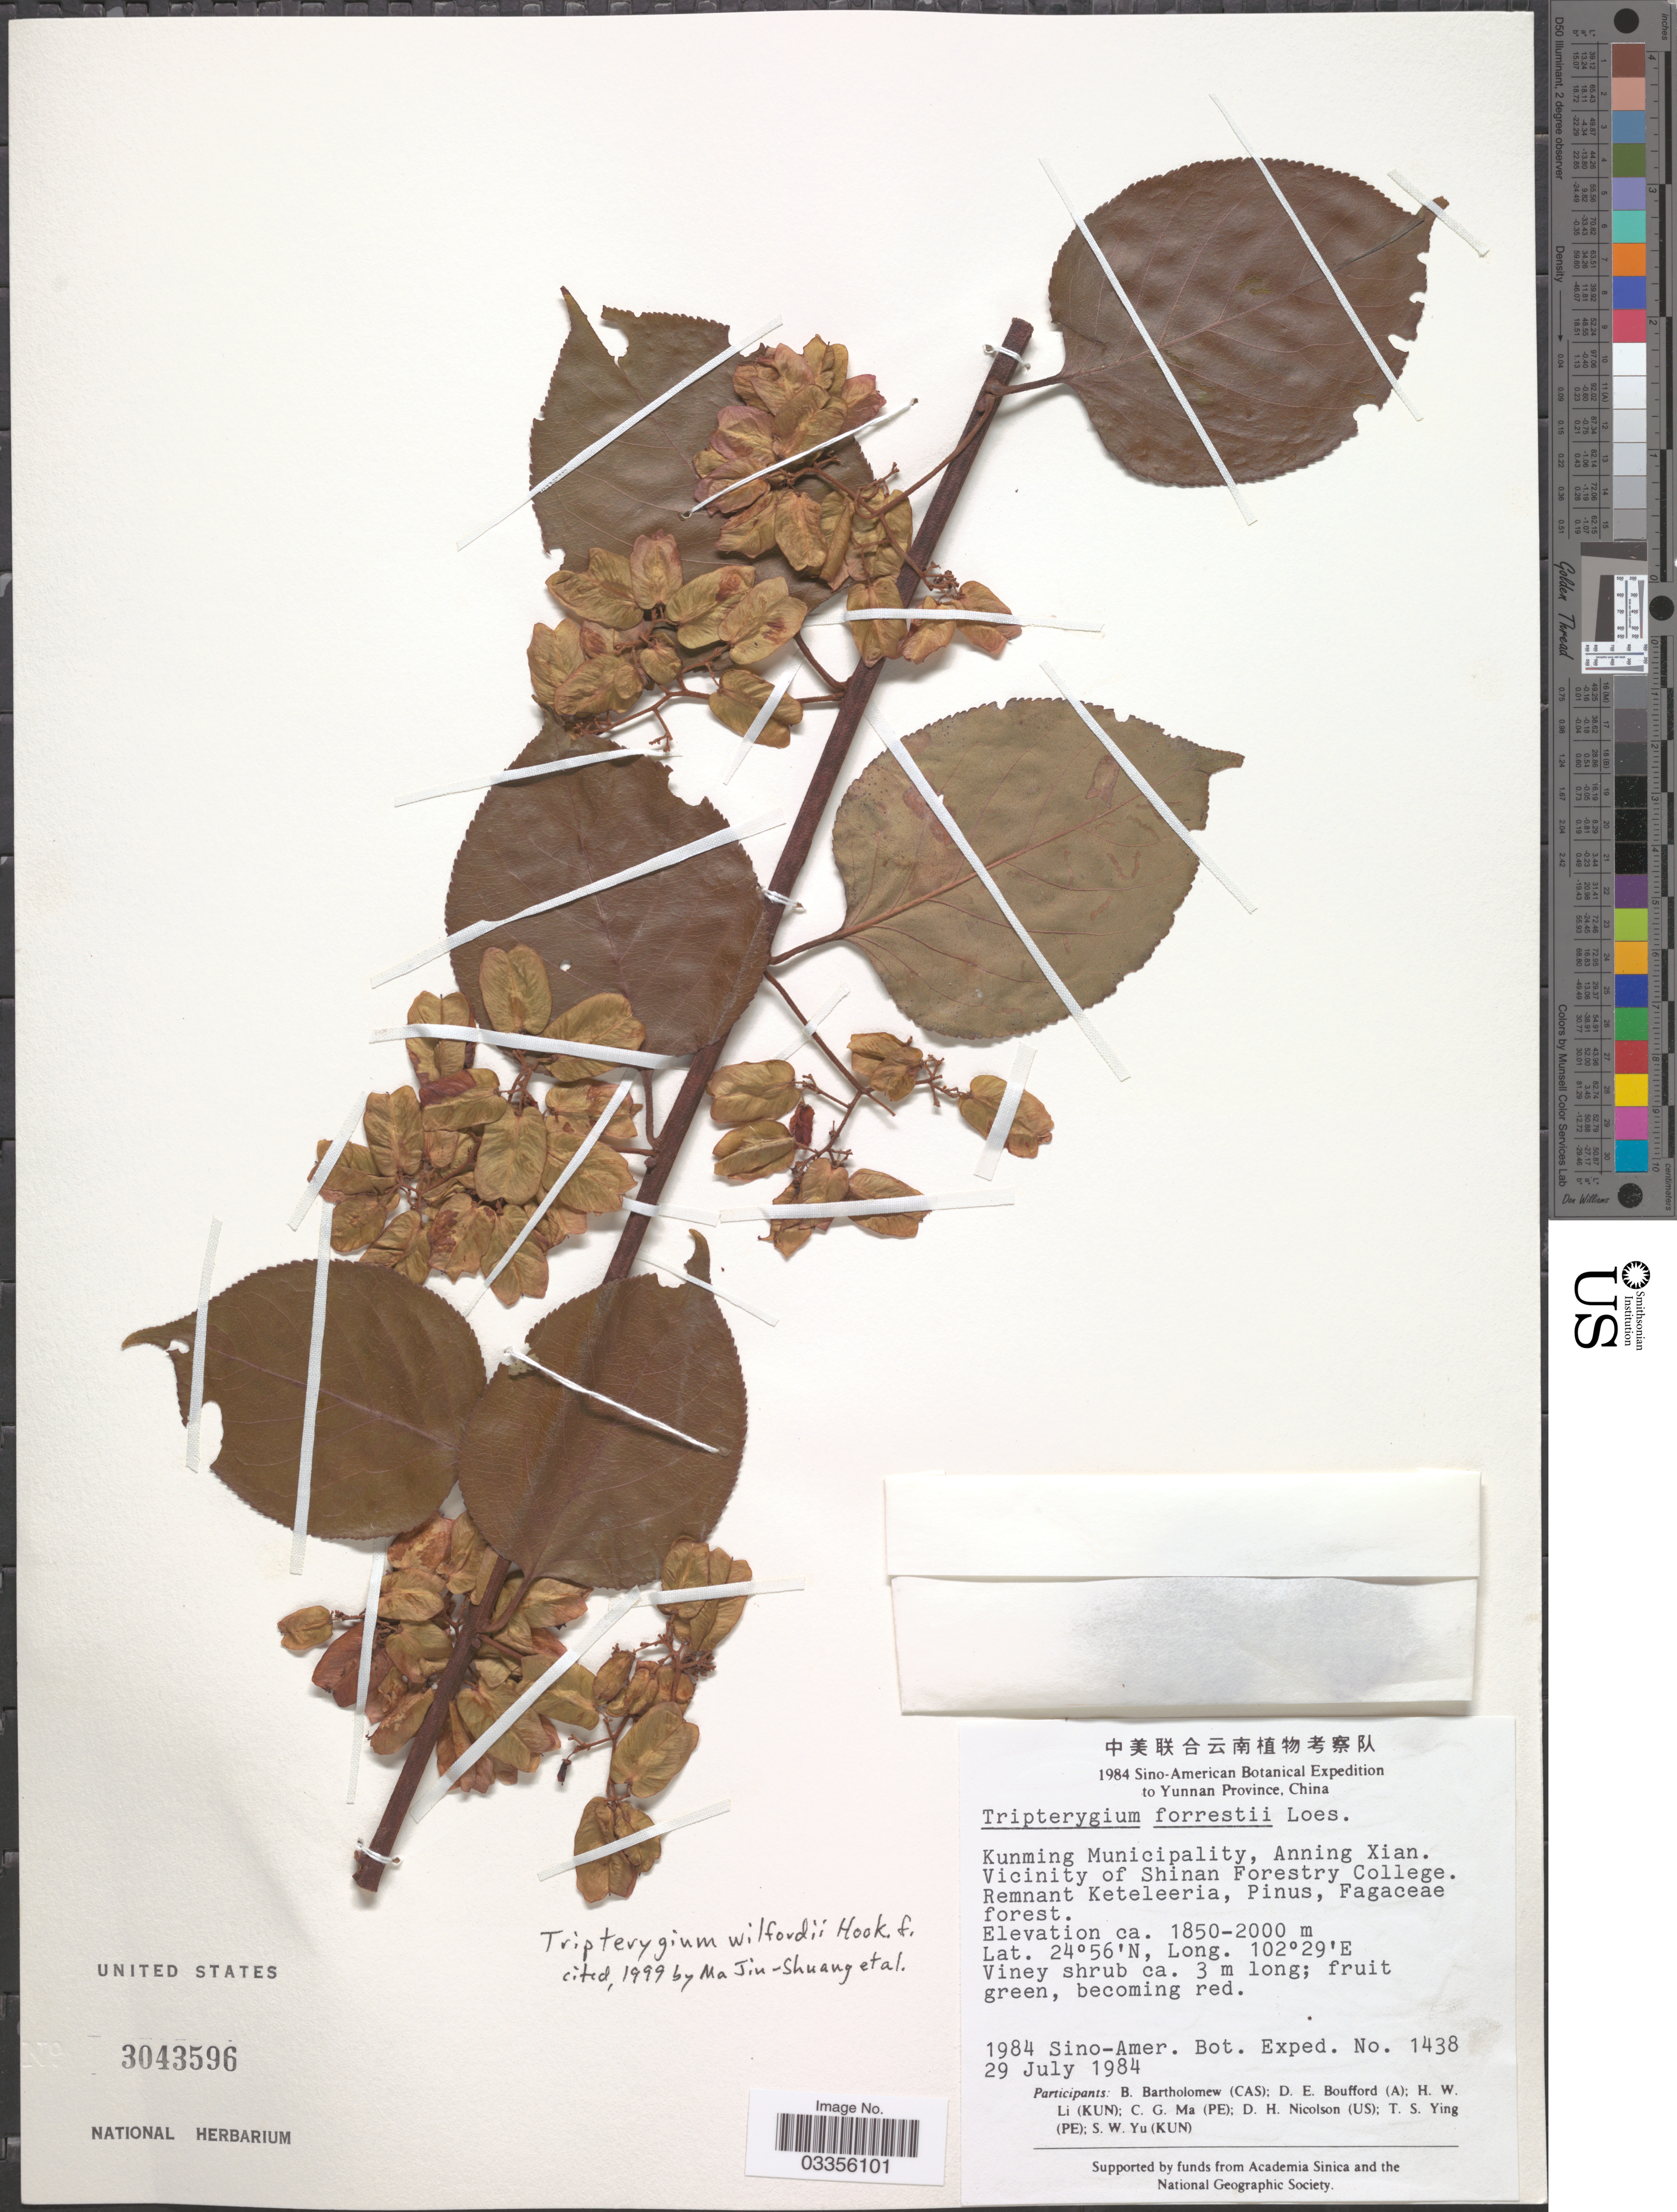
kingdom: Plantae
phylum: Tracheophyta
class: Magnoliopsida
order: Celastrales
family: Celastraceae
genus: Tripterygium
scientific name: Tripterygium wilfordii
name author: Hook. f.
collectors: Sino-Amer. Bot. Exped. 1984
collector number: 1438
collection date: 1984-07-29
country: China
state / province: Yunnan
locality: Kunming Municipality, Anning Xian. Vicinity of Shinan Forestry College.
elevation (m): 1850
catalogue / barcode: US 3043596